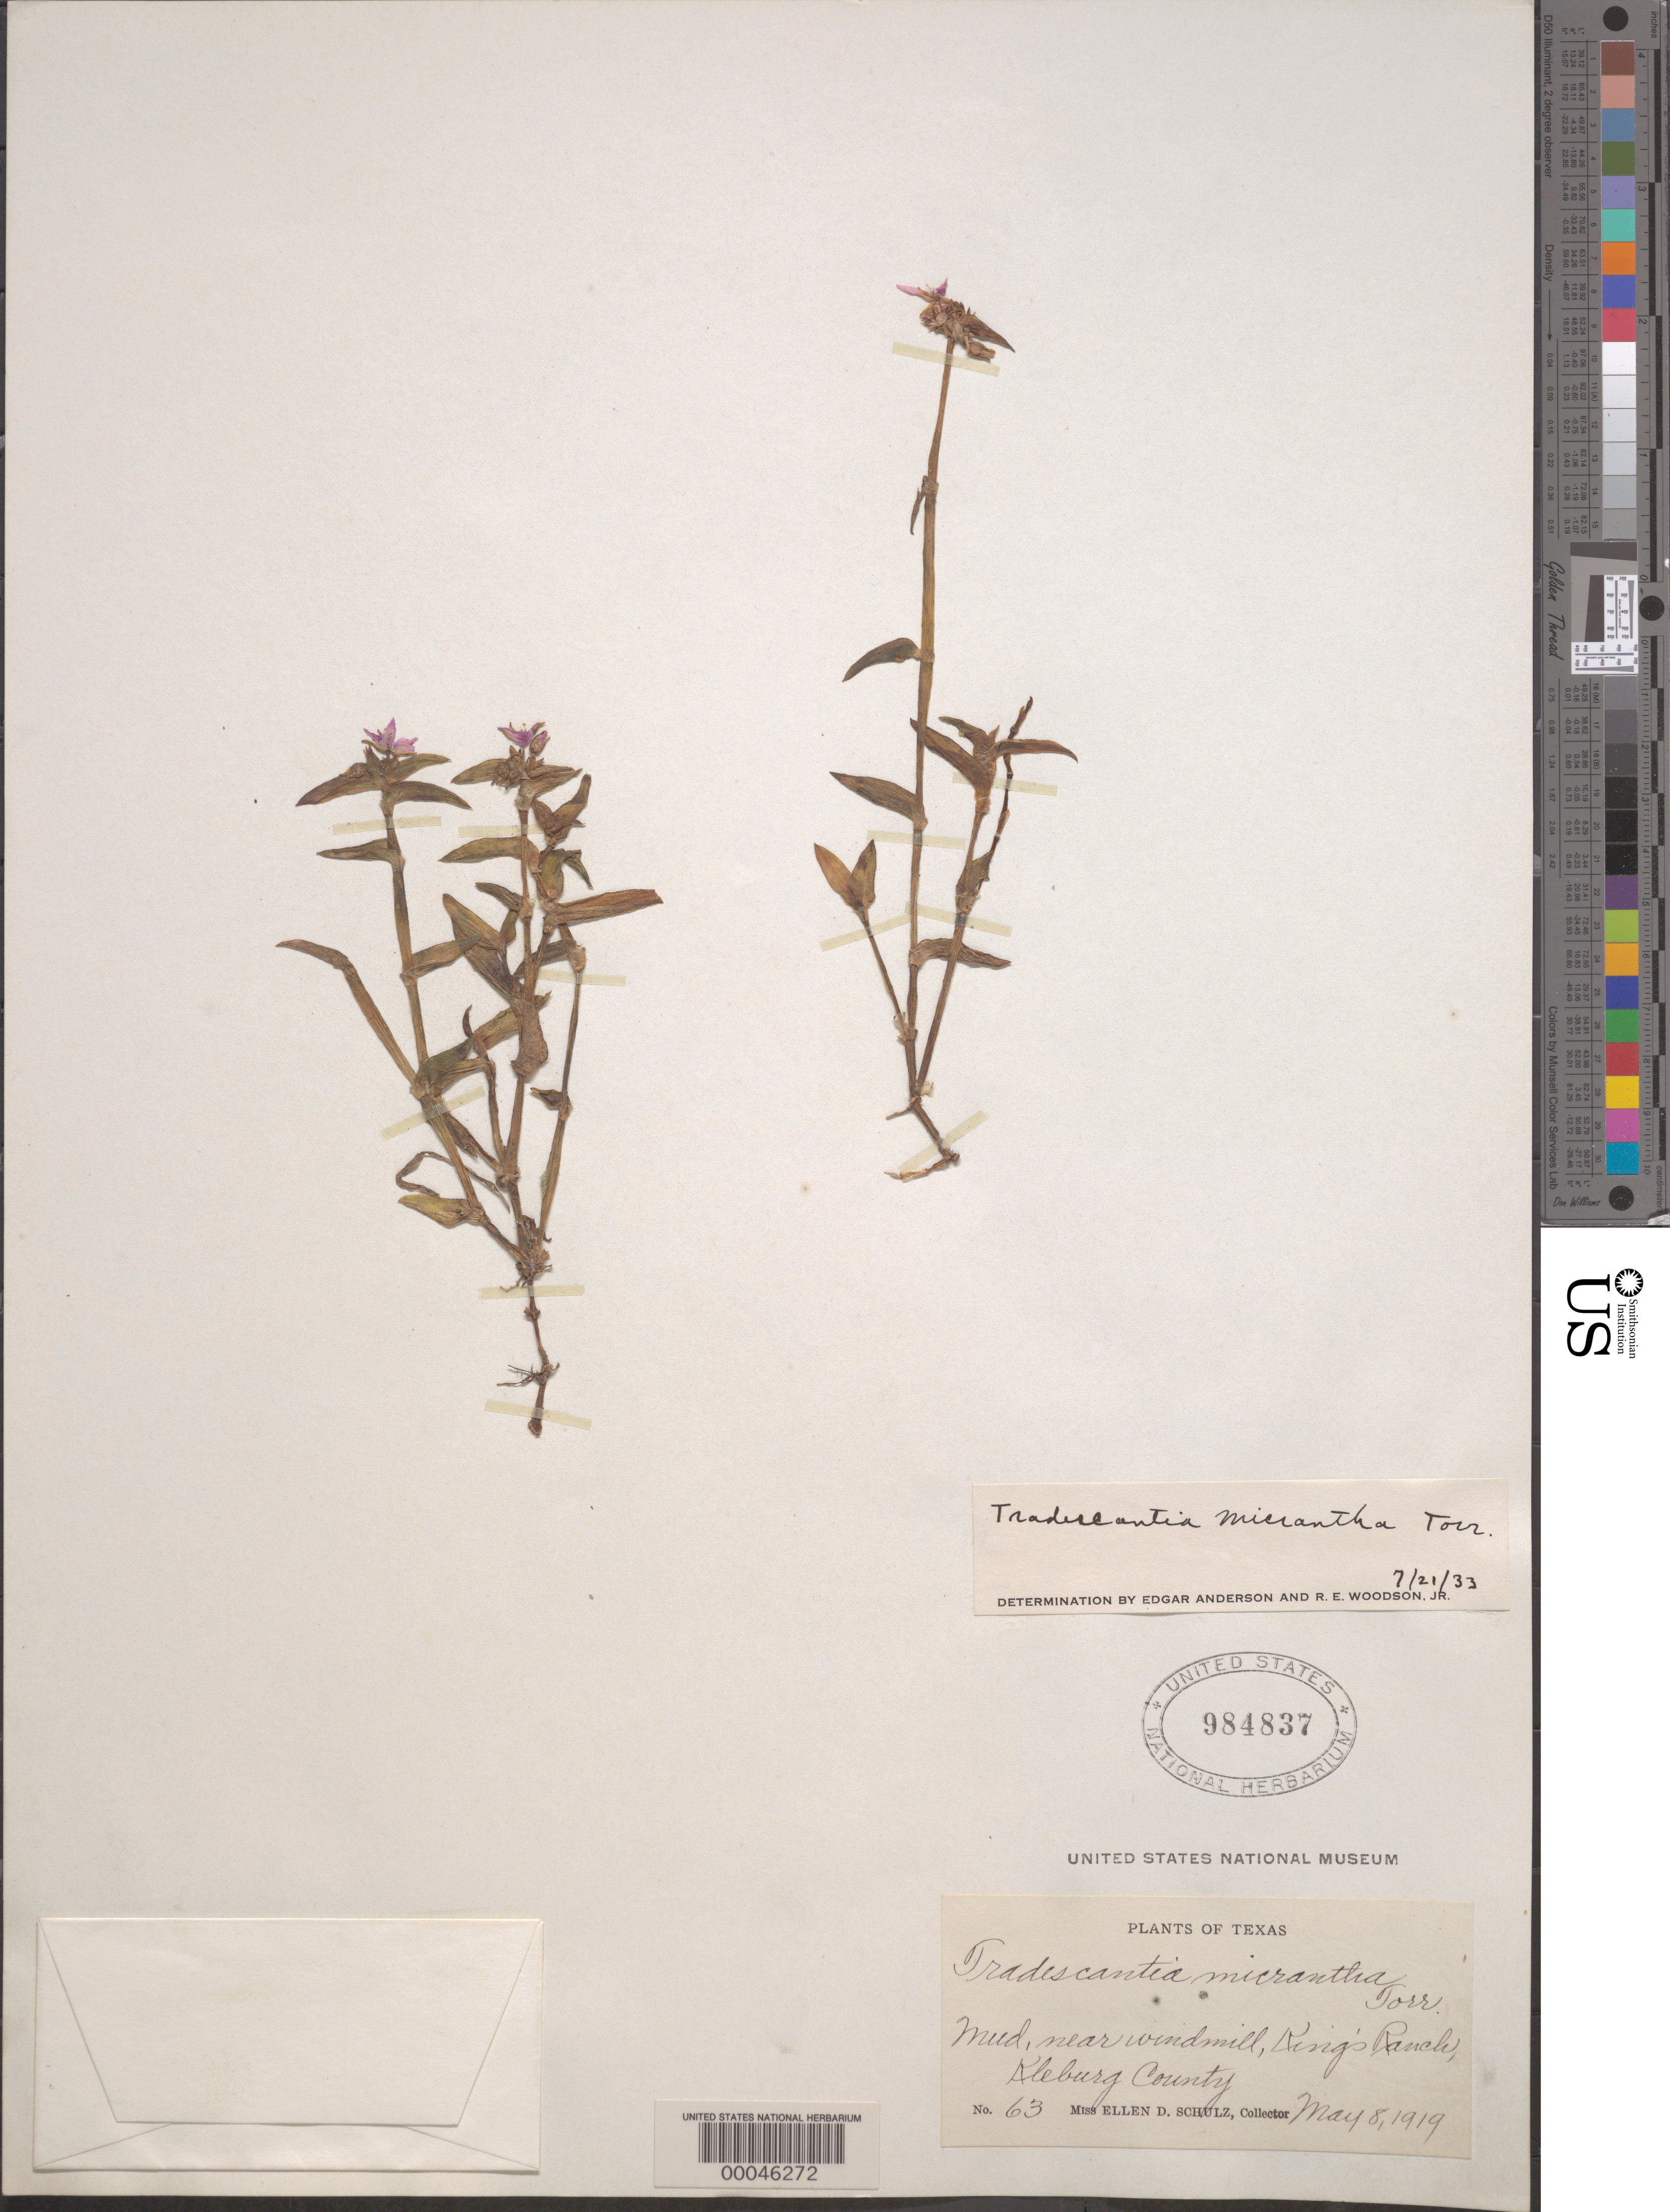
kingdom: Plantae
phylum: Tracheophyta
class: Liliopsida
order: Commelinales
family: Commelinaceae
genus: Callisia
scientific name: Callisia micrantha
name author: (Torr.) D.R. Hunt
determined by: Woodward, R. E.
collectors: E. D. Schulz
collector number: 63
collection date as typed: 08 May 1919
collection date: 1919-05-08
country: United States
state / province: Texas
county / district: Kleberg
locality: Kleburg Co. (?). [state originally recorded as Missouri.]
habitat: Mud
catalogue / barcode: US 984837